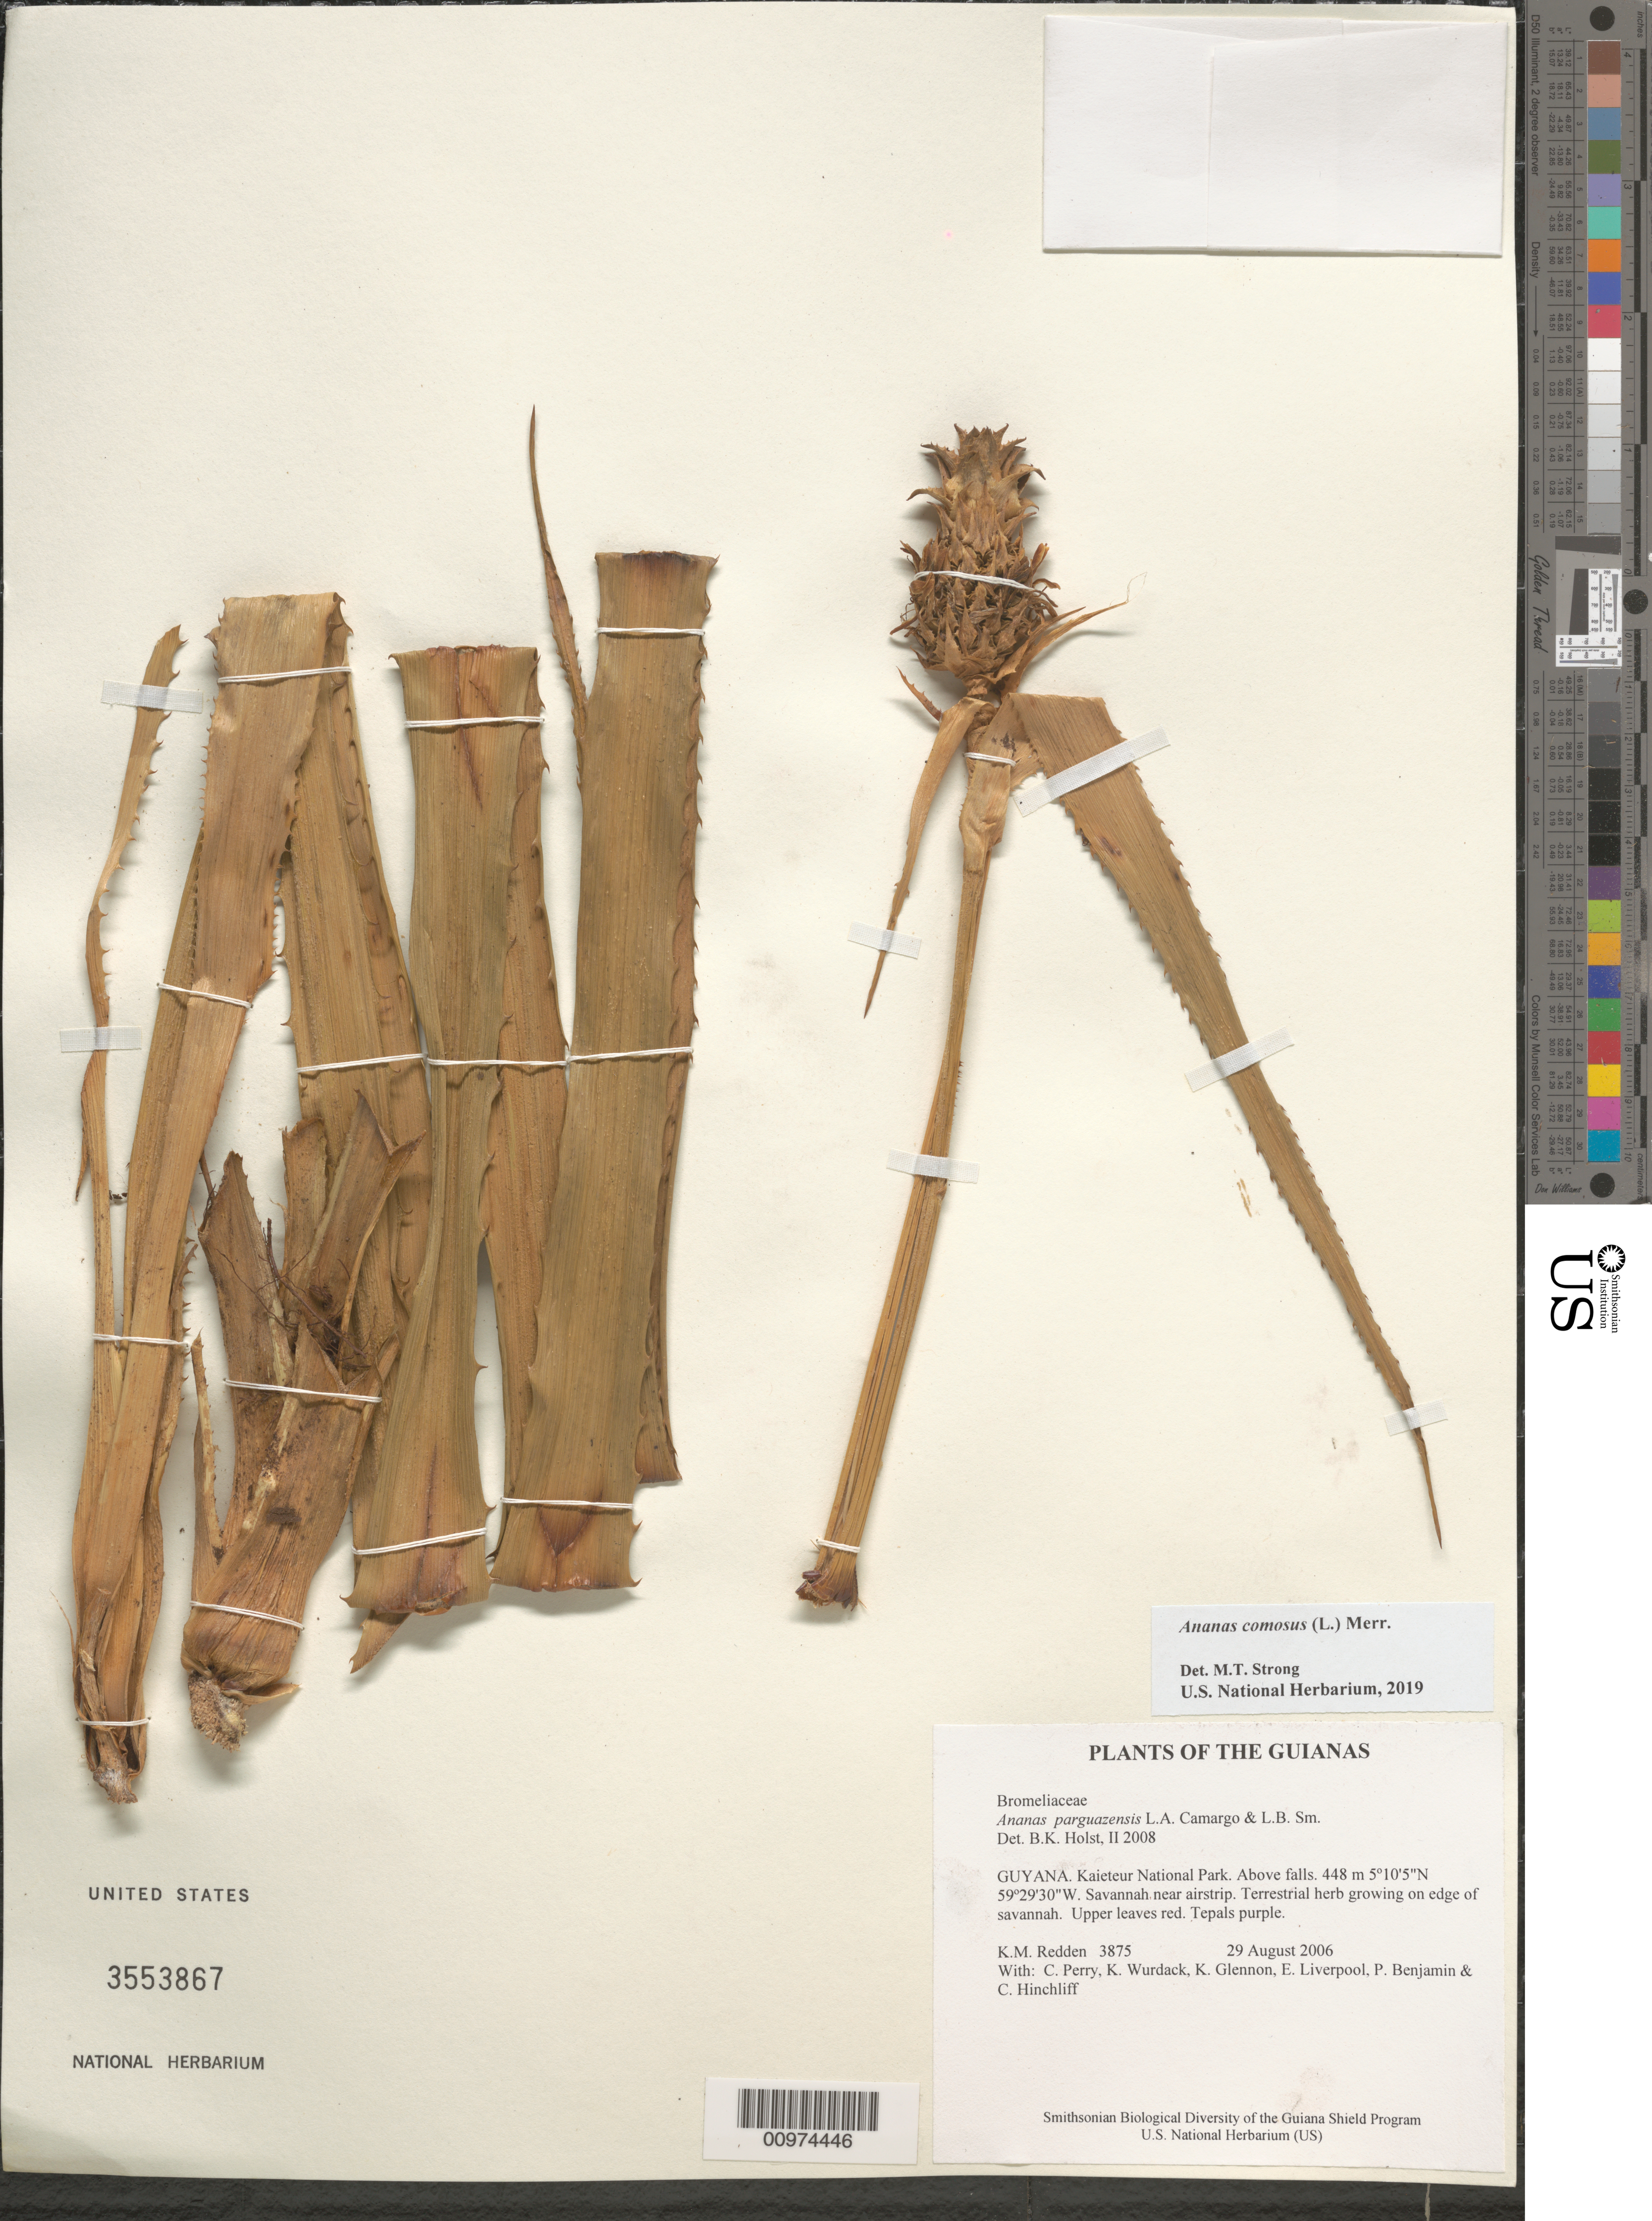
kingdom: Plantae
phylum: Tracheophyta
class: Liliopsida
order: Poales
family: Bromeliaceae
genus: Ananas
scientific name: Ananas comosus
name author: (L.) Merr.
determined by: Strong, Mark T., (BOT), Smithsonian Institution - National Museum of Natural History (UNITED STATES)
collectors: K. M. Redden, C. Perry, K. Wurdack, K. Glennon, E. Liverpool, P. Benjamin & C. E. Hinchliff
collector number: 3875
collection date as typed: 29 August 2006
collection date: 2006-08-29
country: Guyana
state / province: Potaro-Siparuni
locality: Kaieteur National Park. Above falls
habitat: Savanna near airstrip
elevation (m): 448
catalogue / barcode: US 3553867